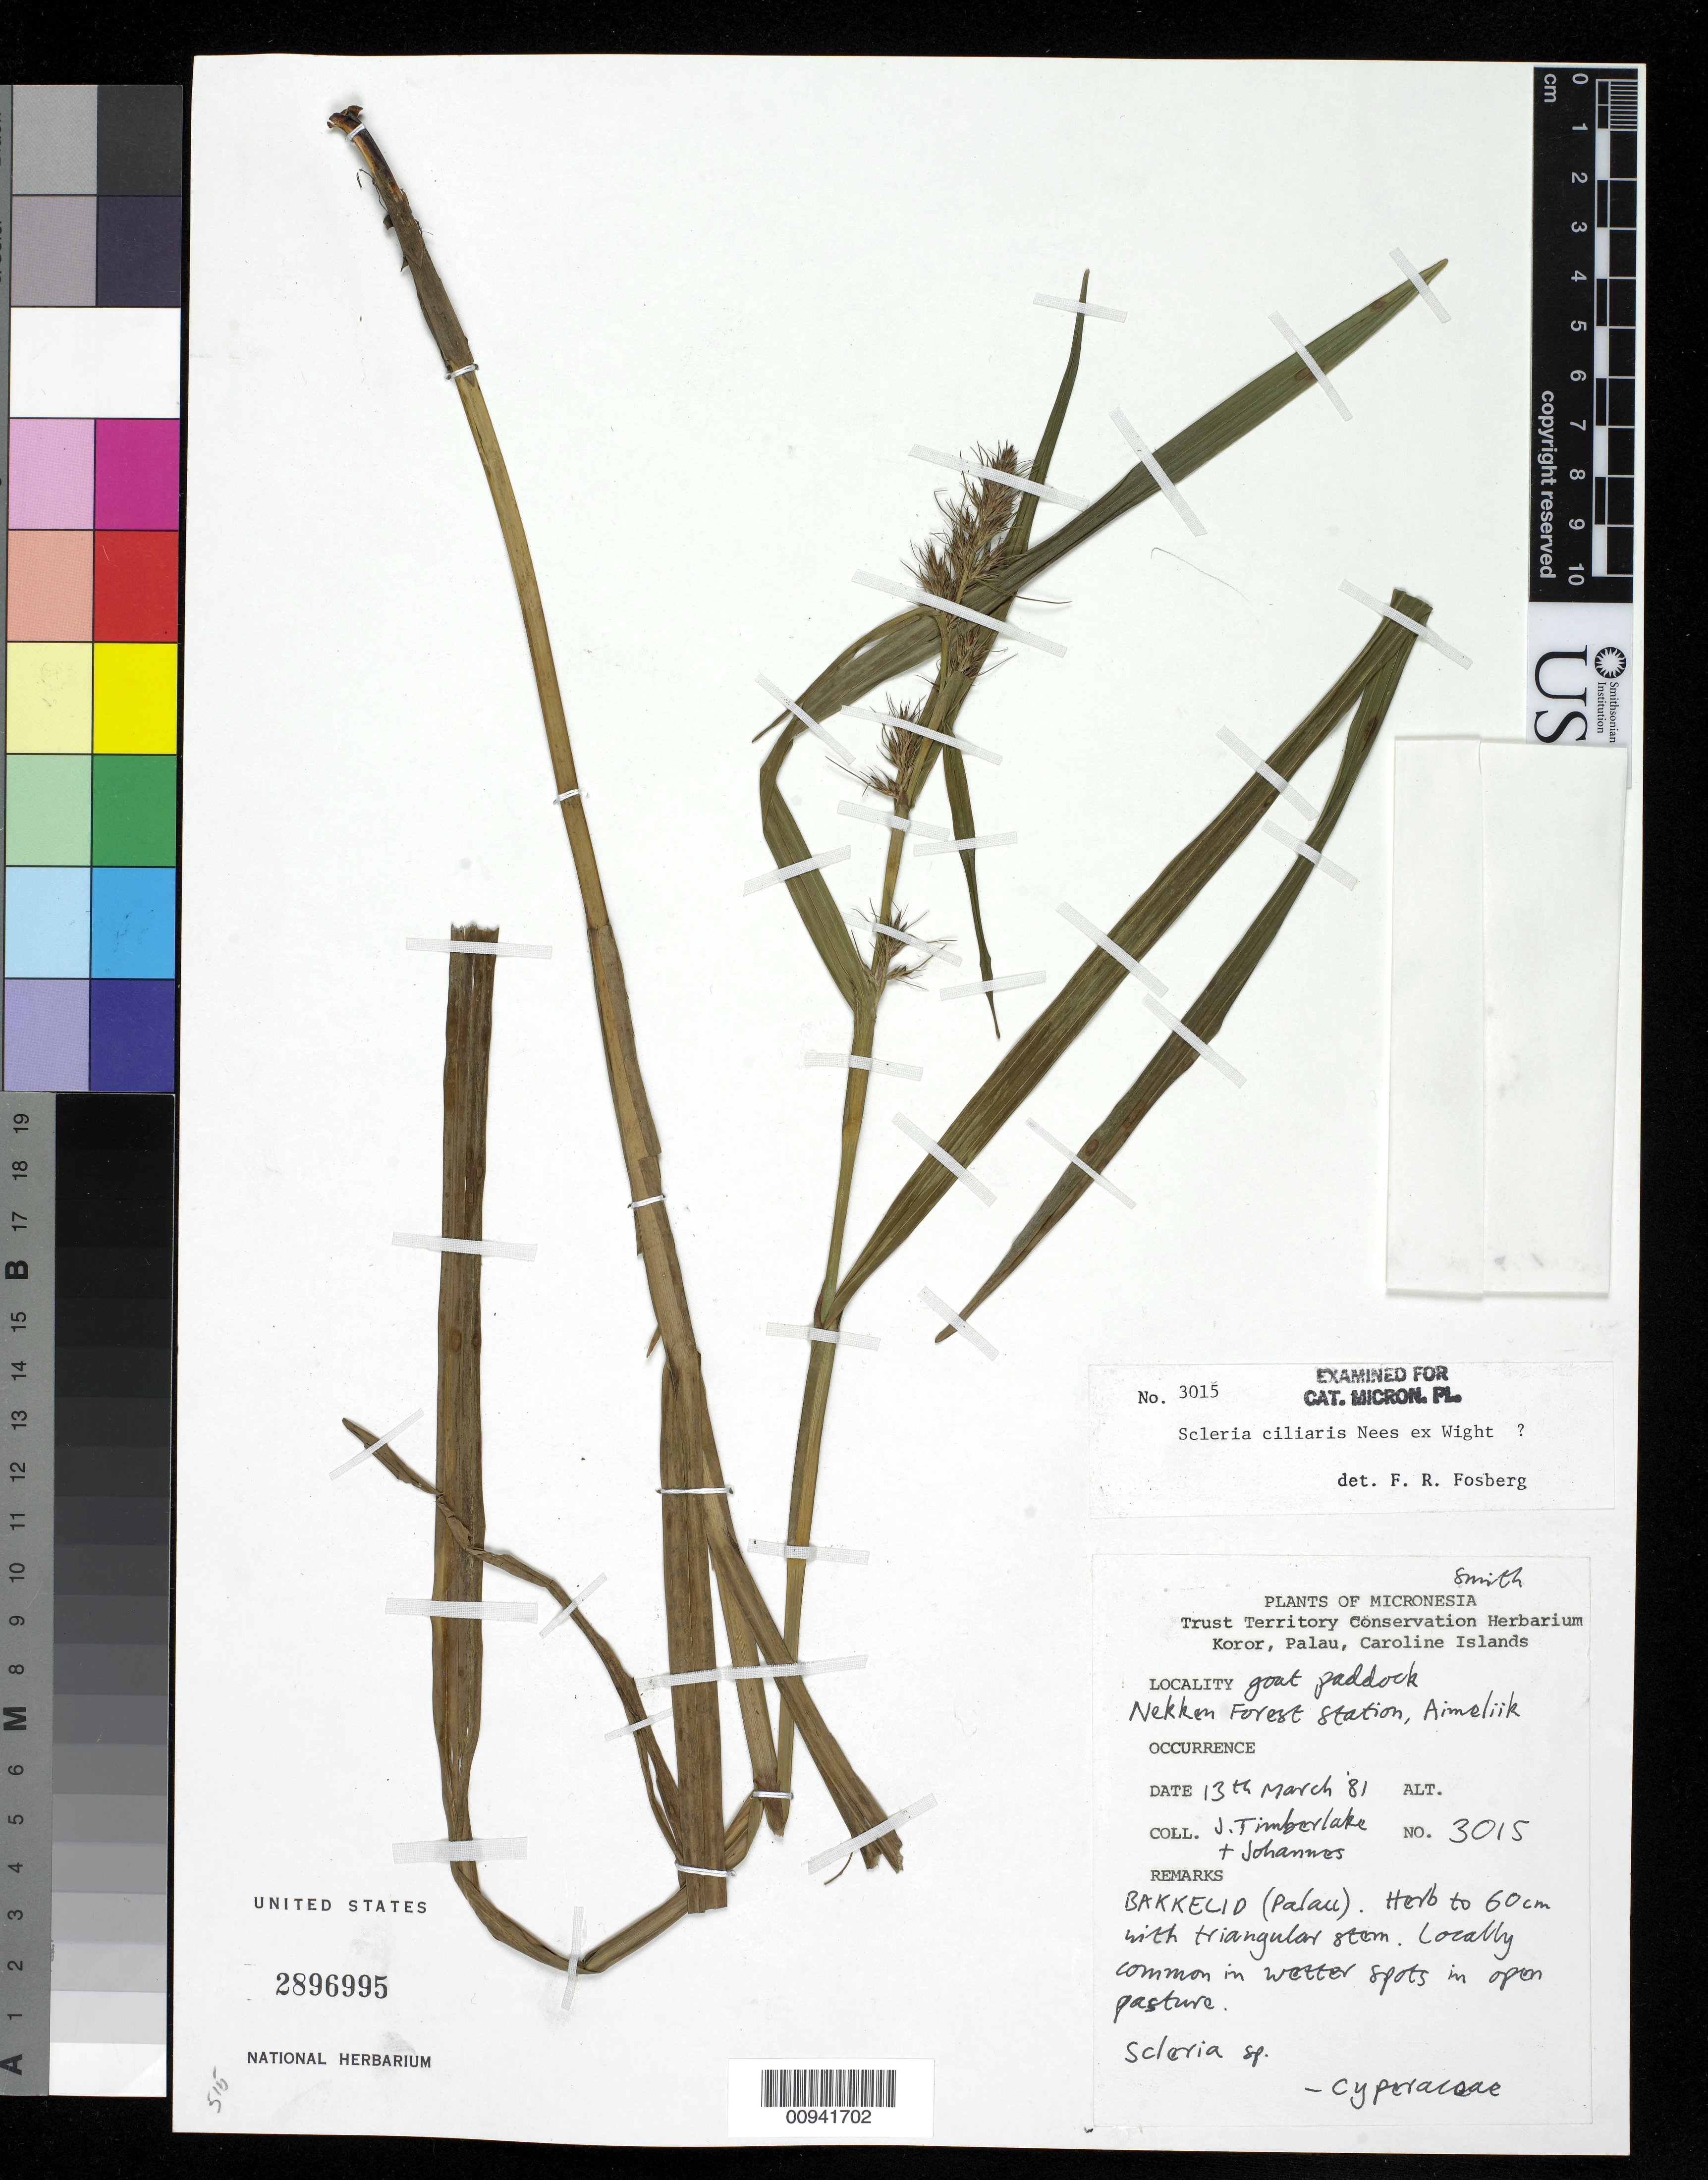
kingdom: Plantae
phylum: Tracheophyta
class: Liliopsida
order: Poales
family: Cyperaceae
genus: Scleria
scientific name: Scleria ciliaris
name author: Nees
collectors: J. Timberlake & T. Johannes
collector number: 3015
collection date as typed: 13 Mar 1981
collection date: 1981-03-13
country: Palau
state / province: Aimeliik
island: Babeldaob [Babelthuap]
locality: goat paddock Nekken Forest Station,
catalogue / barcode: US 2896995